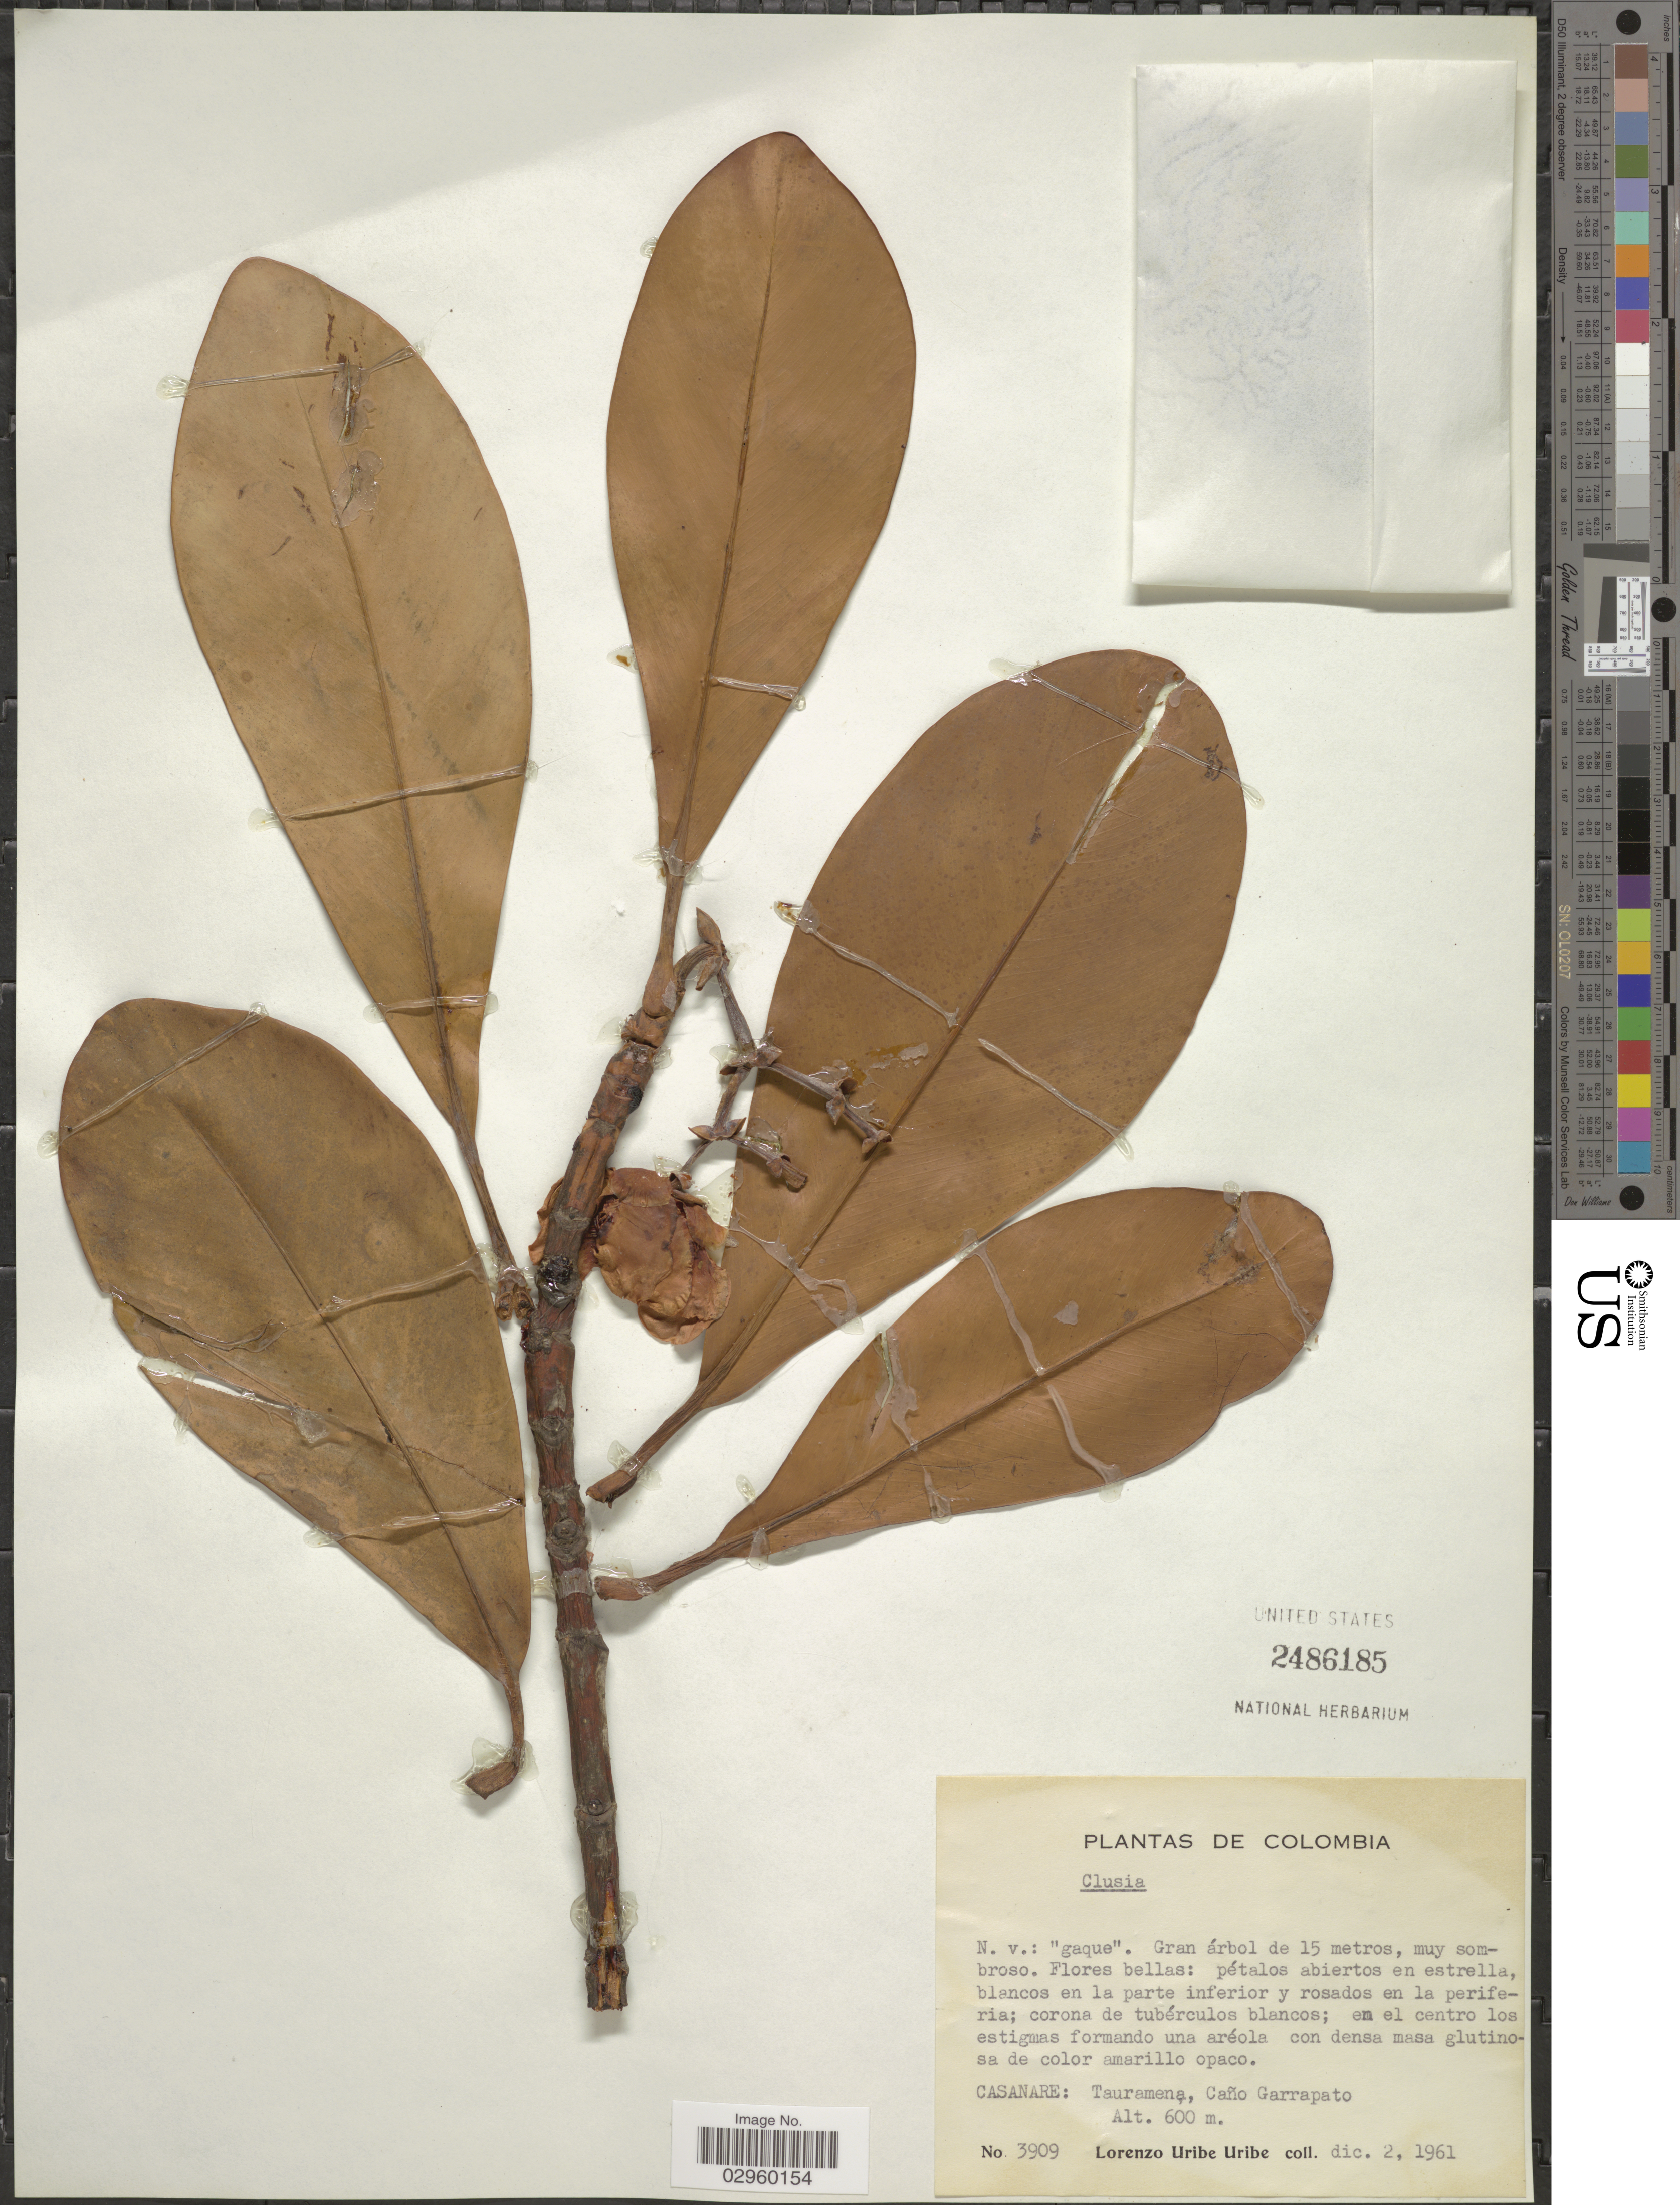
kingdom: Plantae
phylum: Tracheophyta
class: Magnoliopsida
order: Malpighiales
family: Clusiaceae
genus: Clusia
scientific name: Clusia sp.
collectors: L. Uribe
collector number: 3909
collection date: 1961-12-02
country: Colombia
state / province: Casanare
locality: Tauramena, Caño Garrapato.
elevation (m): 600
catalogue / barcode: US 2486185